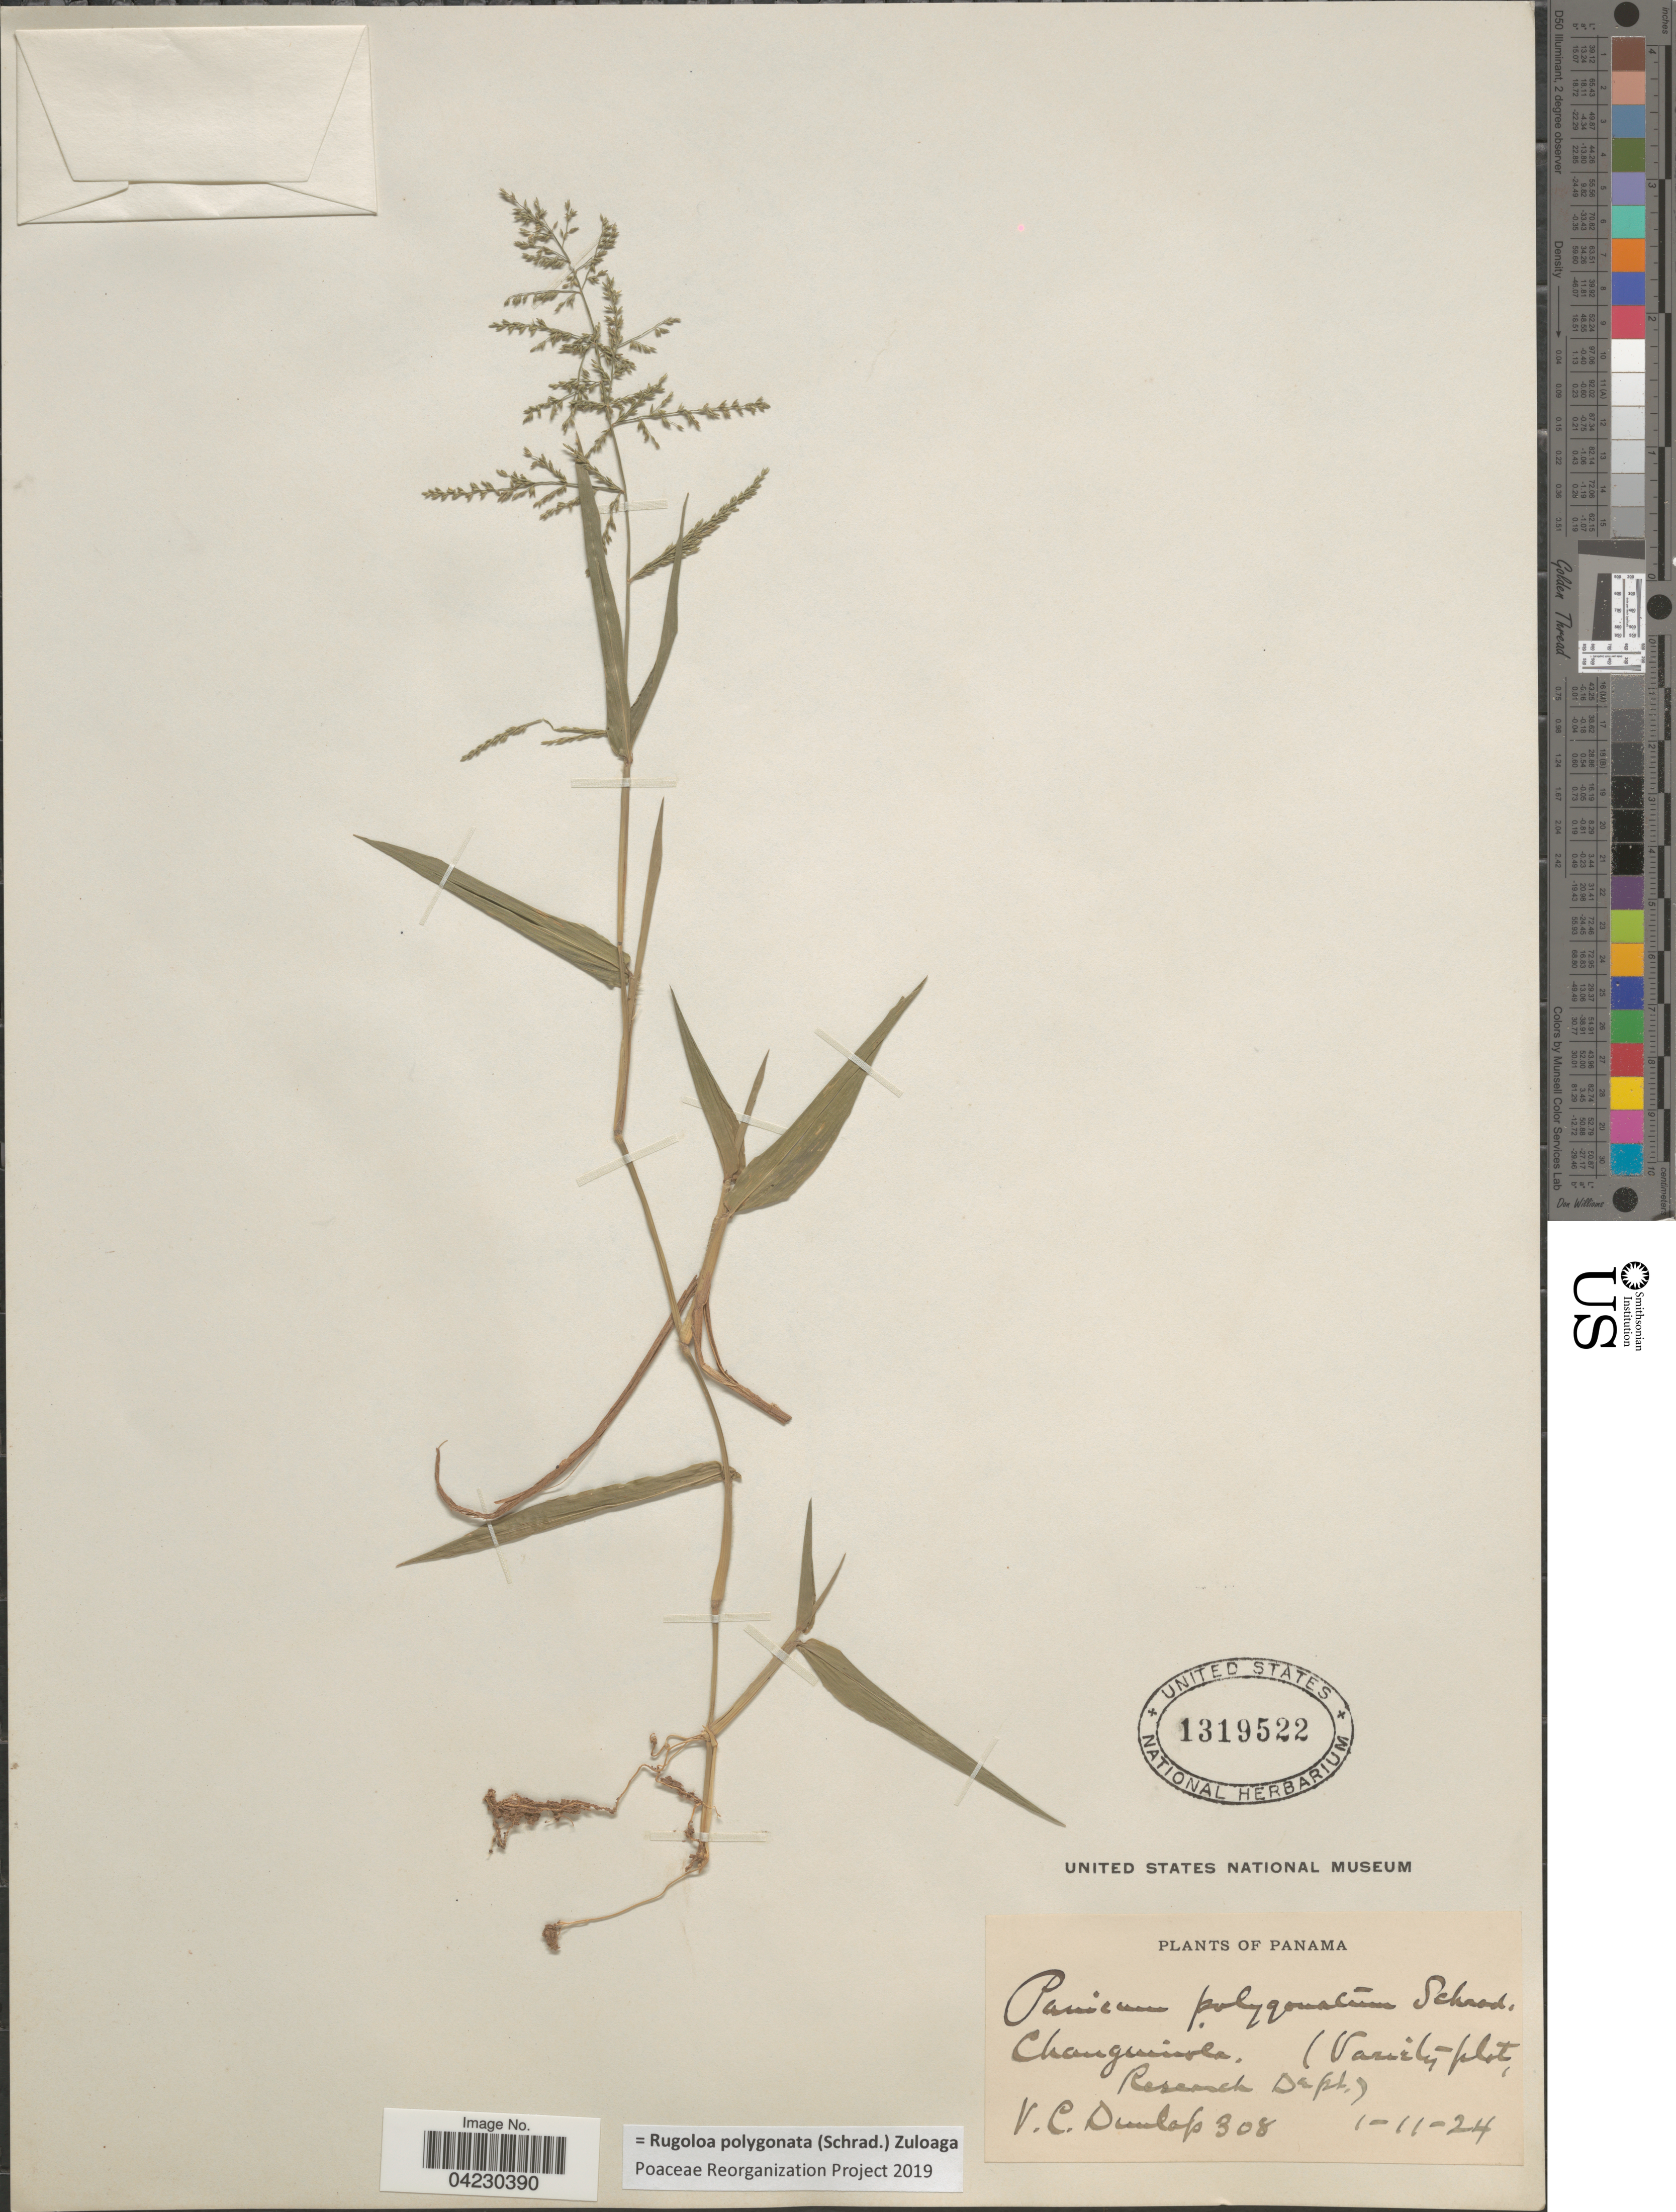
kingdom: Plantae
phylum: Tracheophyta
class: Liliopsida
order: Poales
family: Poaceae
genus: Rugoloa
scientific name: Rugoloa polygonata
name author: (Schrad.) Zuloaga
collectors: V. C. Dunlap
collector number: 308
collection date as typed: Transcribed d/m/y: 1/11/24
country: Panama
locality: Changuinola (Vanity plots, Research Dept.).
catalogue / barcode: US 1319522